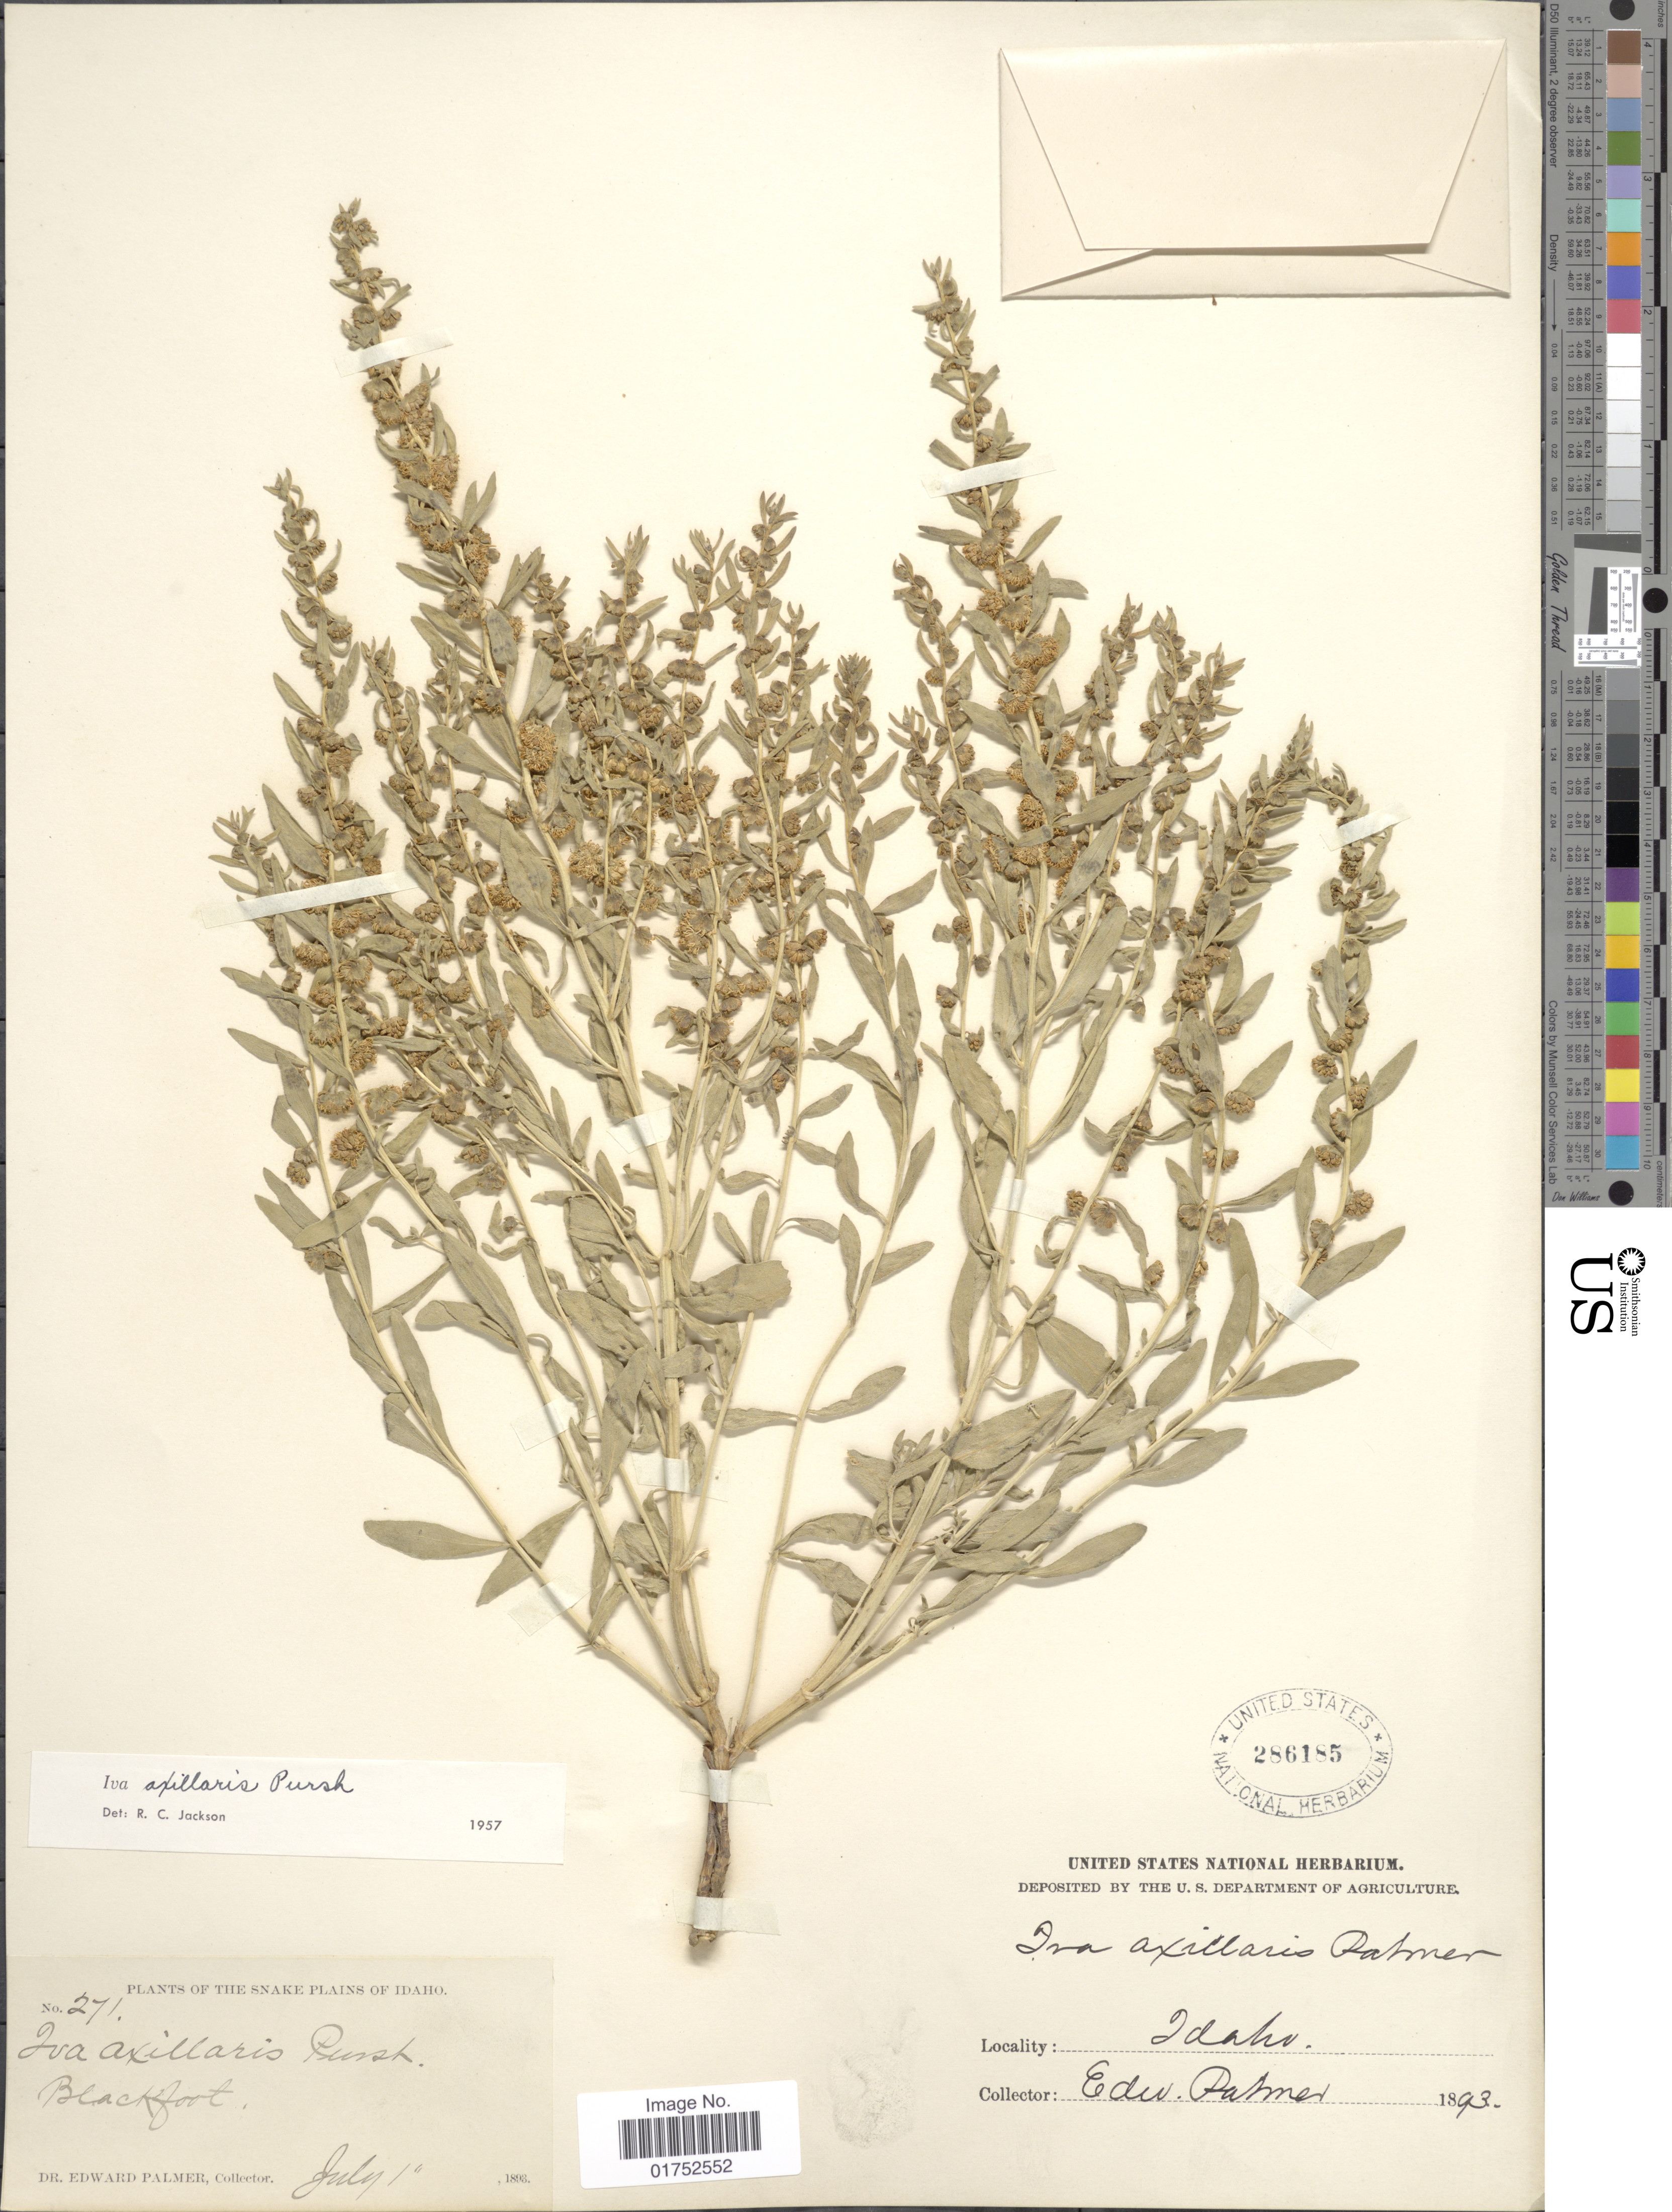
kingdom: Plantae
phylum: Tracheophyta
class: Magnoliopsida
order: Asterales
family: Asteraceae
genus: Iva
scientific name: Iva axillaris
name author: Pursh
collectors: E. Palmer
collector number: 271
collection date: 1893-07-01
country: United States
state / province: Idaho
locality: Snake Plains, Blackfoot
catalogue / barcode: US 286185